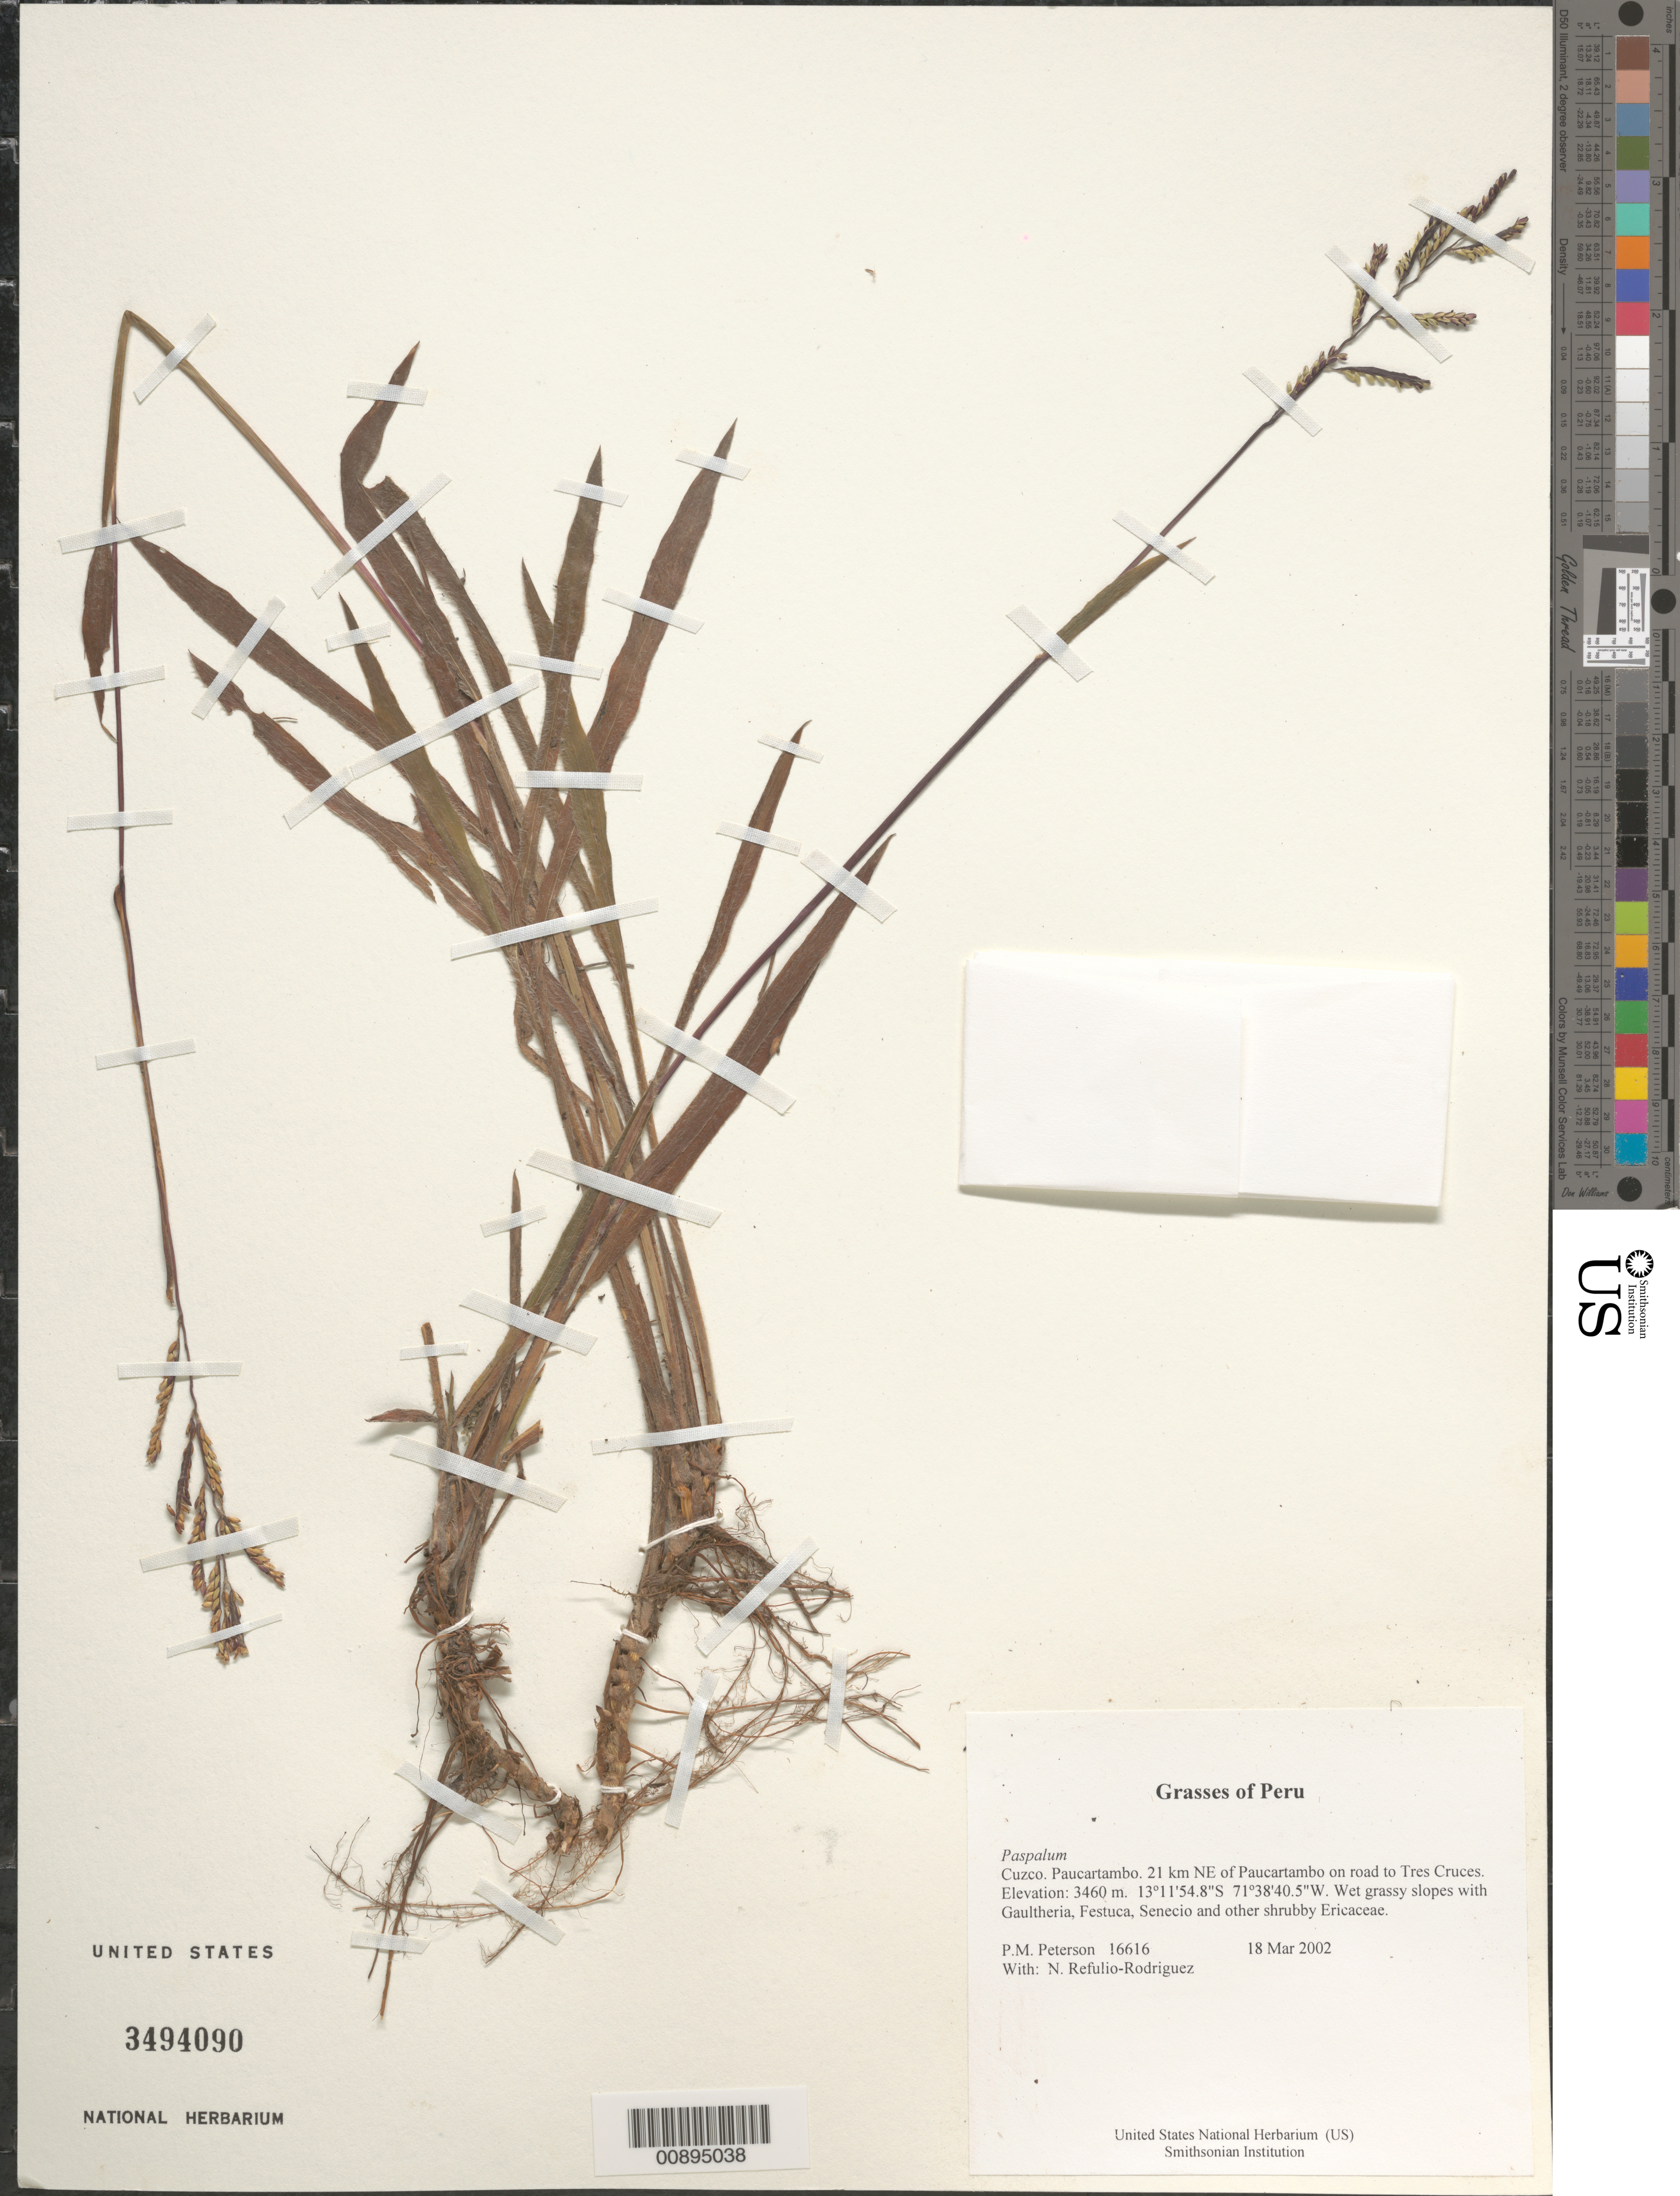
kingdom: Plantae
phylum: Tracheophyta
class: Liliopsida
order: Poales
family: Poaceae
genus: Paspalum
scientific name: Paspalum sp.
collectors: P. M. Peterson & N. Refulio-Rodríguez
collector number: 16616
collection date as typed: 18 Mar 2002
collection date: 2002-03-18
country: Peru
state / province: Cusco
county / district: Paucartambo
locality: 21 km NE of Paucartambo on road to Tres Cruces.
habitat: Wet grassy slopes with ~Gaultheria, Festuca, Senecio~ and other shruby ~Ericaceae~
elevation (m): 3460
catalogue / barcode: US 3494090